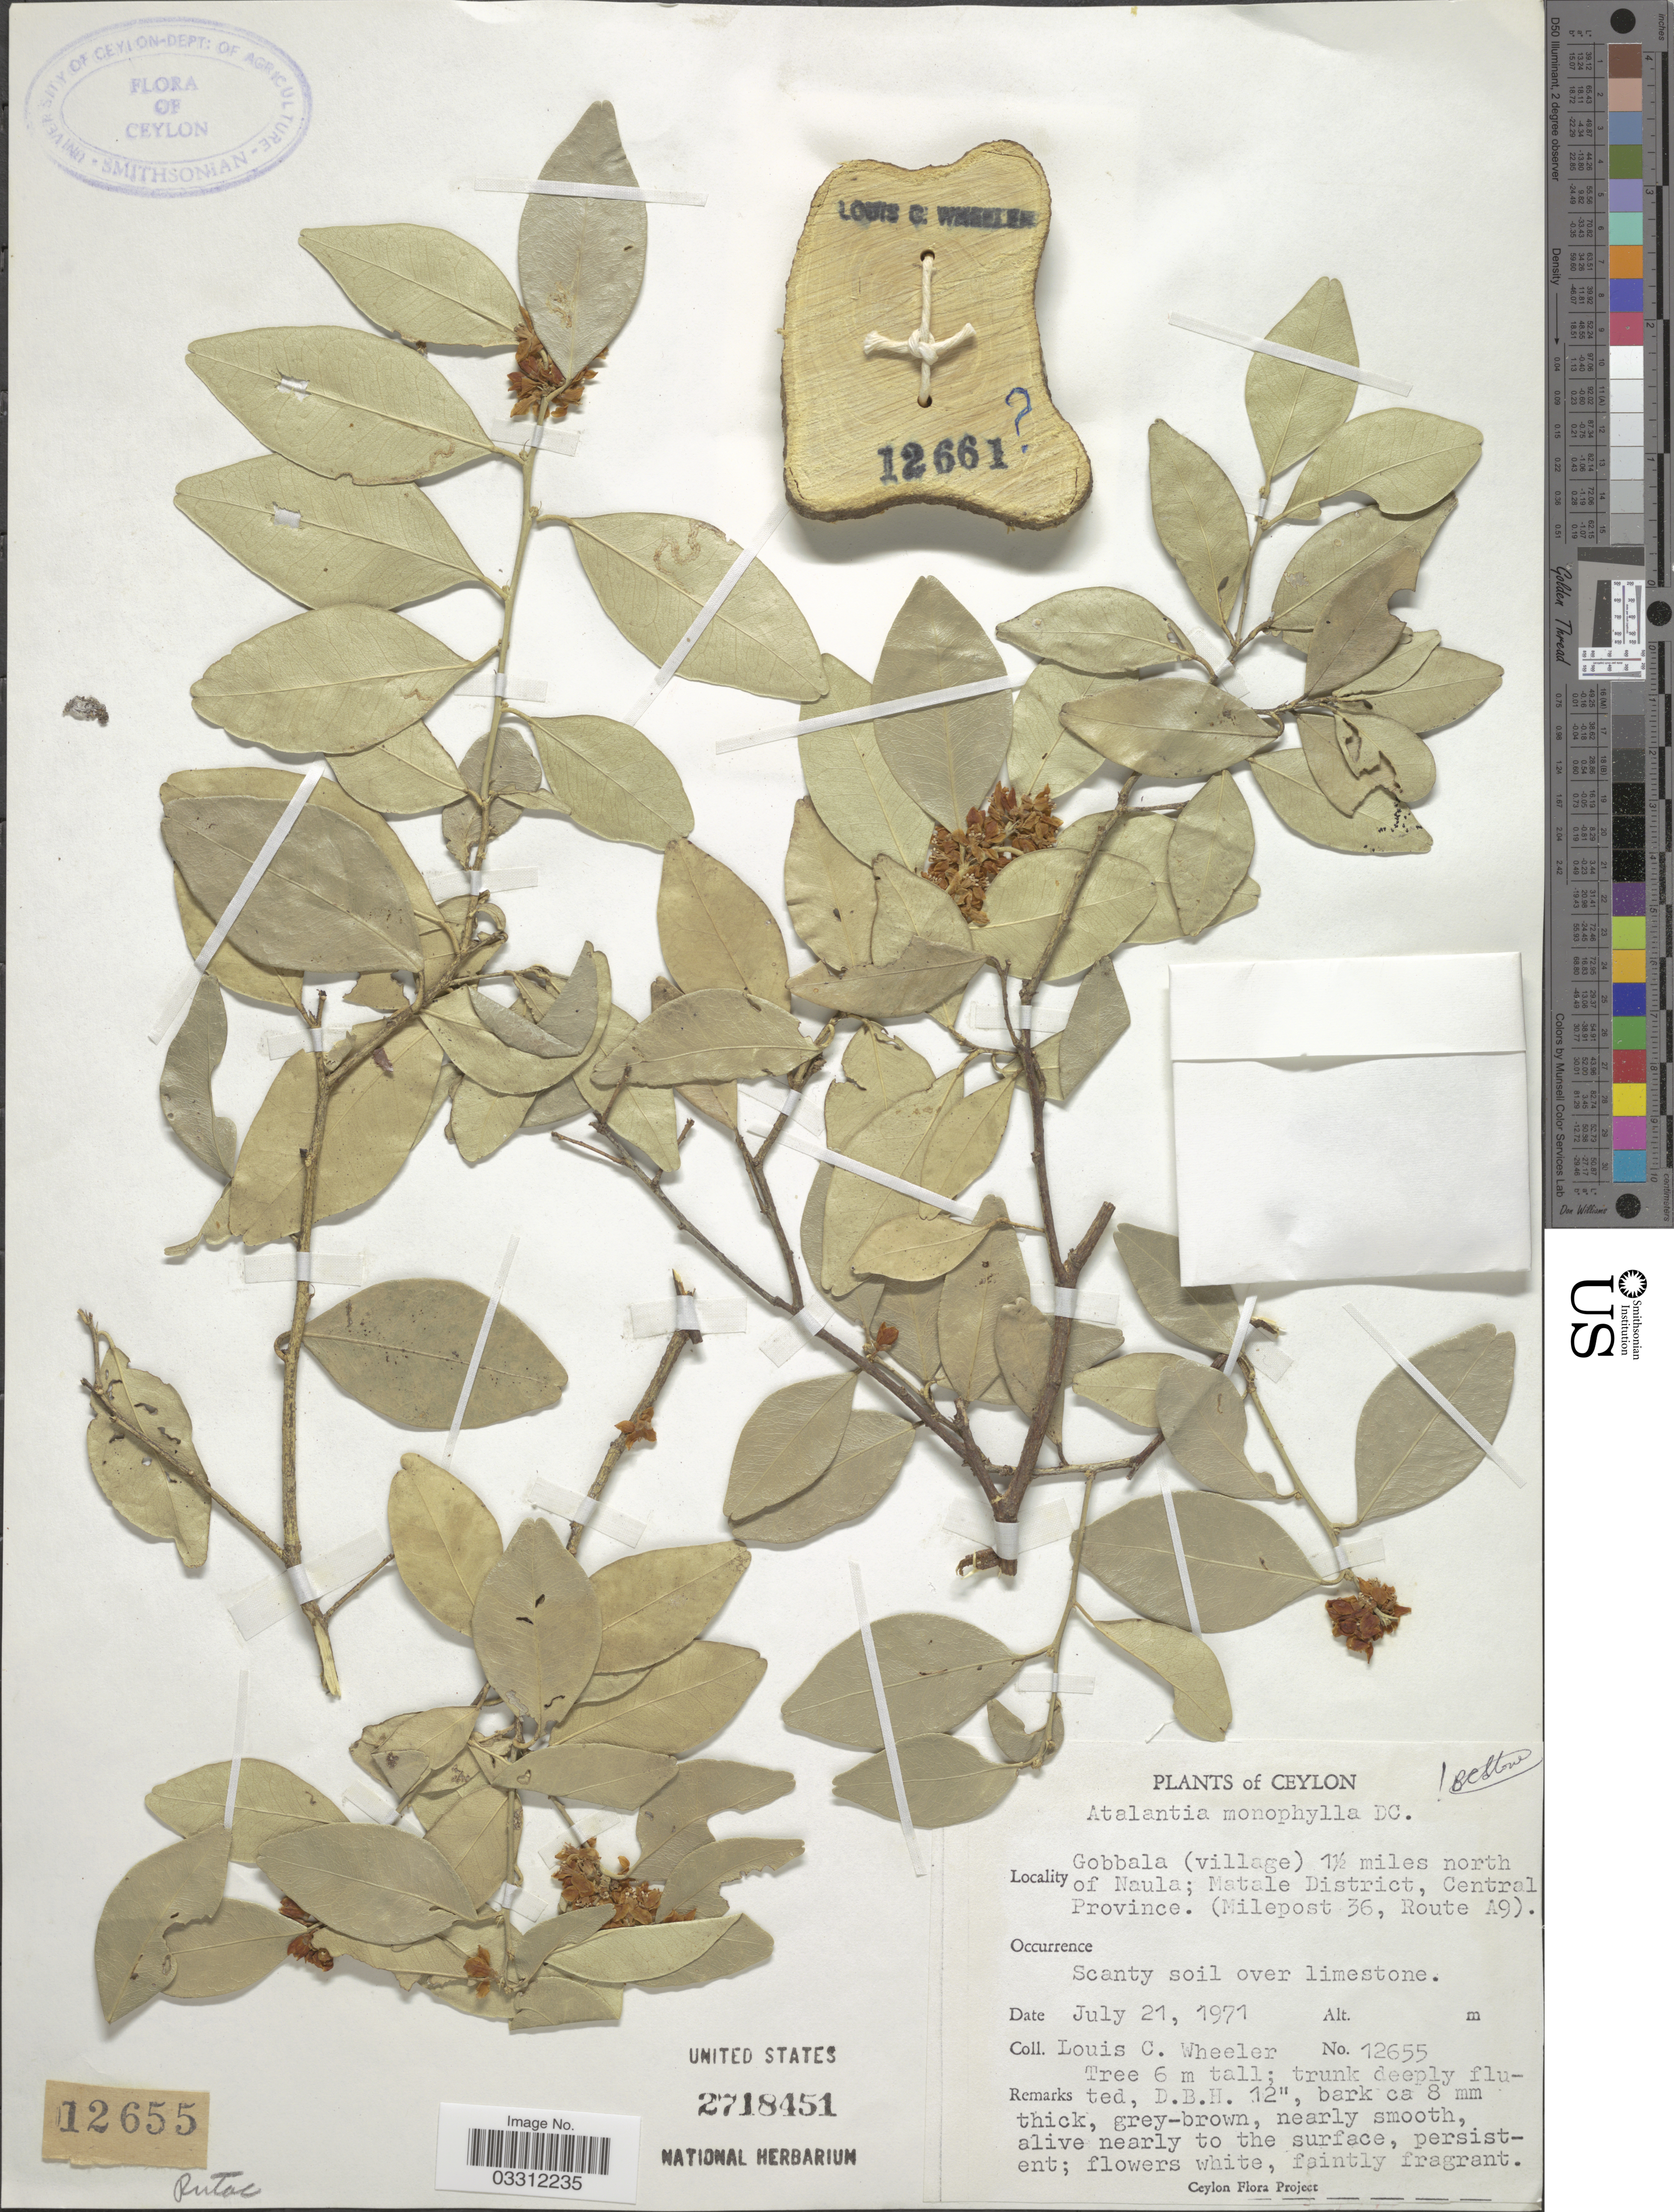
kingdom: Plantae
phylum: Tracheophyta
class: Magnoliopsida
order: Sapindales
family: Rutaceae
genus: Atalantia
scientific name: Atalantia monophylla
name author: (L.) DC.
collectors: L. C. Wheeler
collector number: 12655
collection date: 1971-07-21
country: Sri Lanka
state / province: Central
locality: Ceylon, Gobbala (village) 1½ miles north of Naula; Matale District (Milepost 36, Route A9).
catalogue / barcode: US 2718451